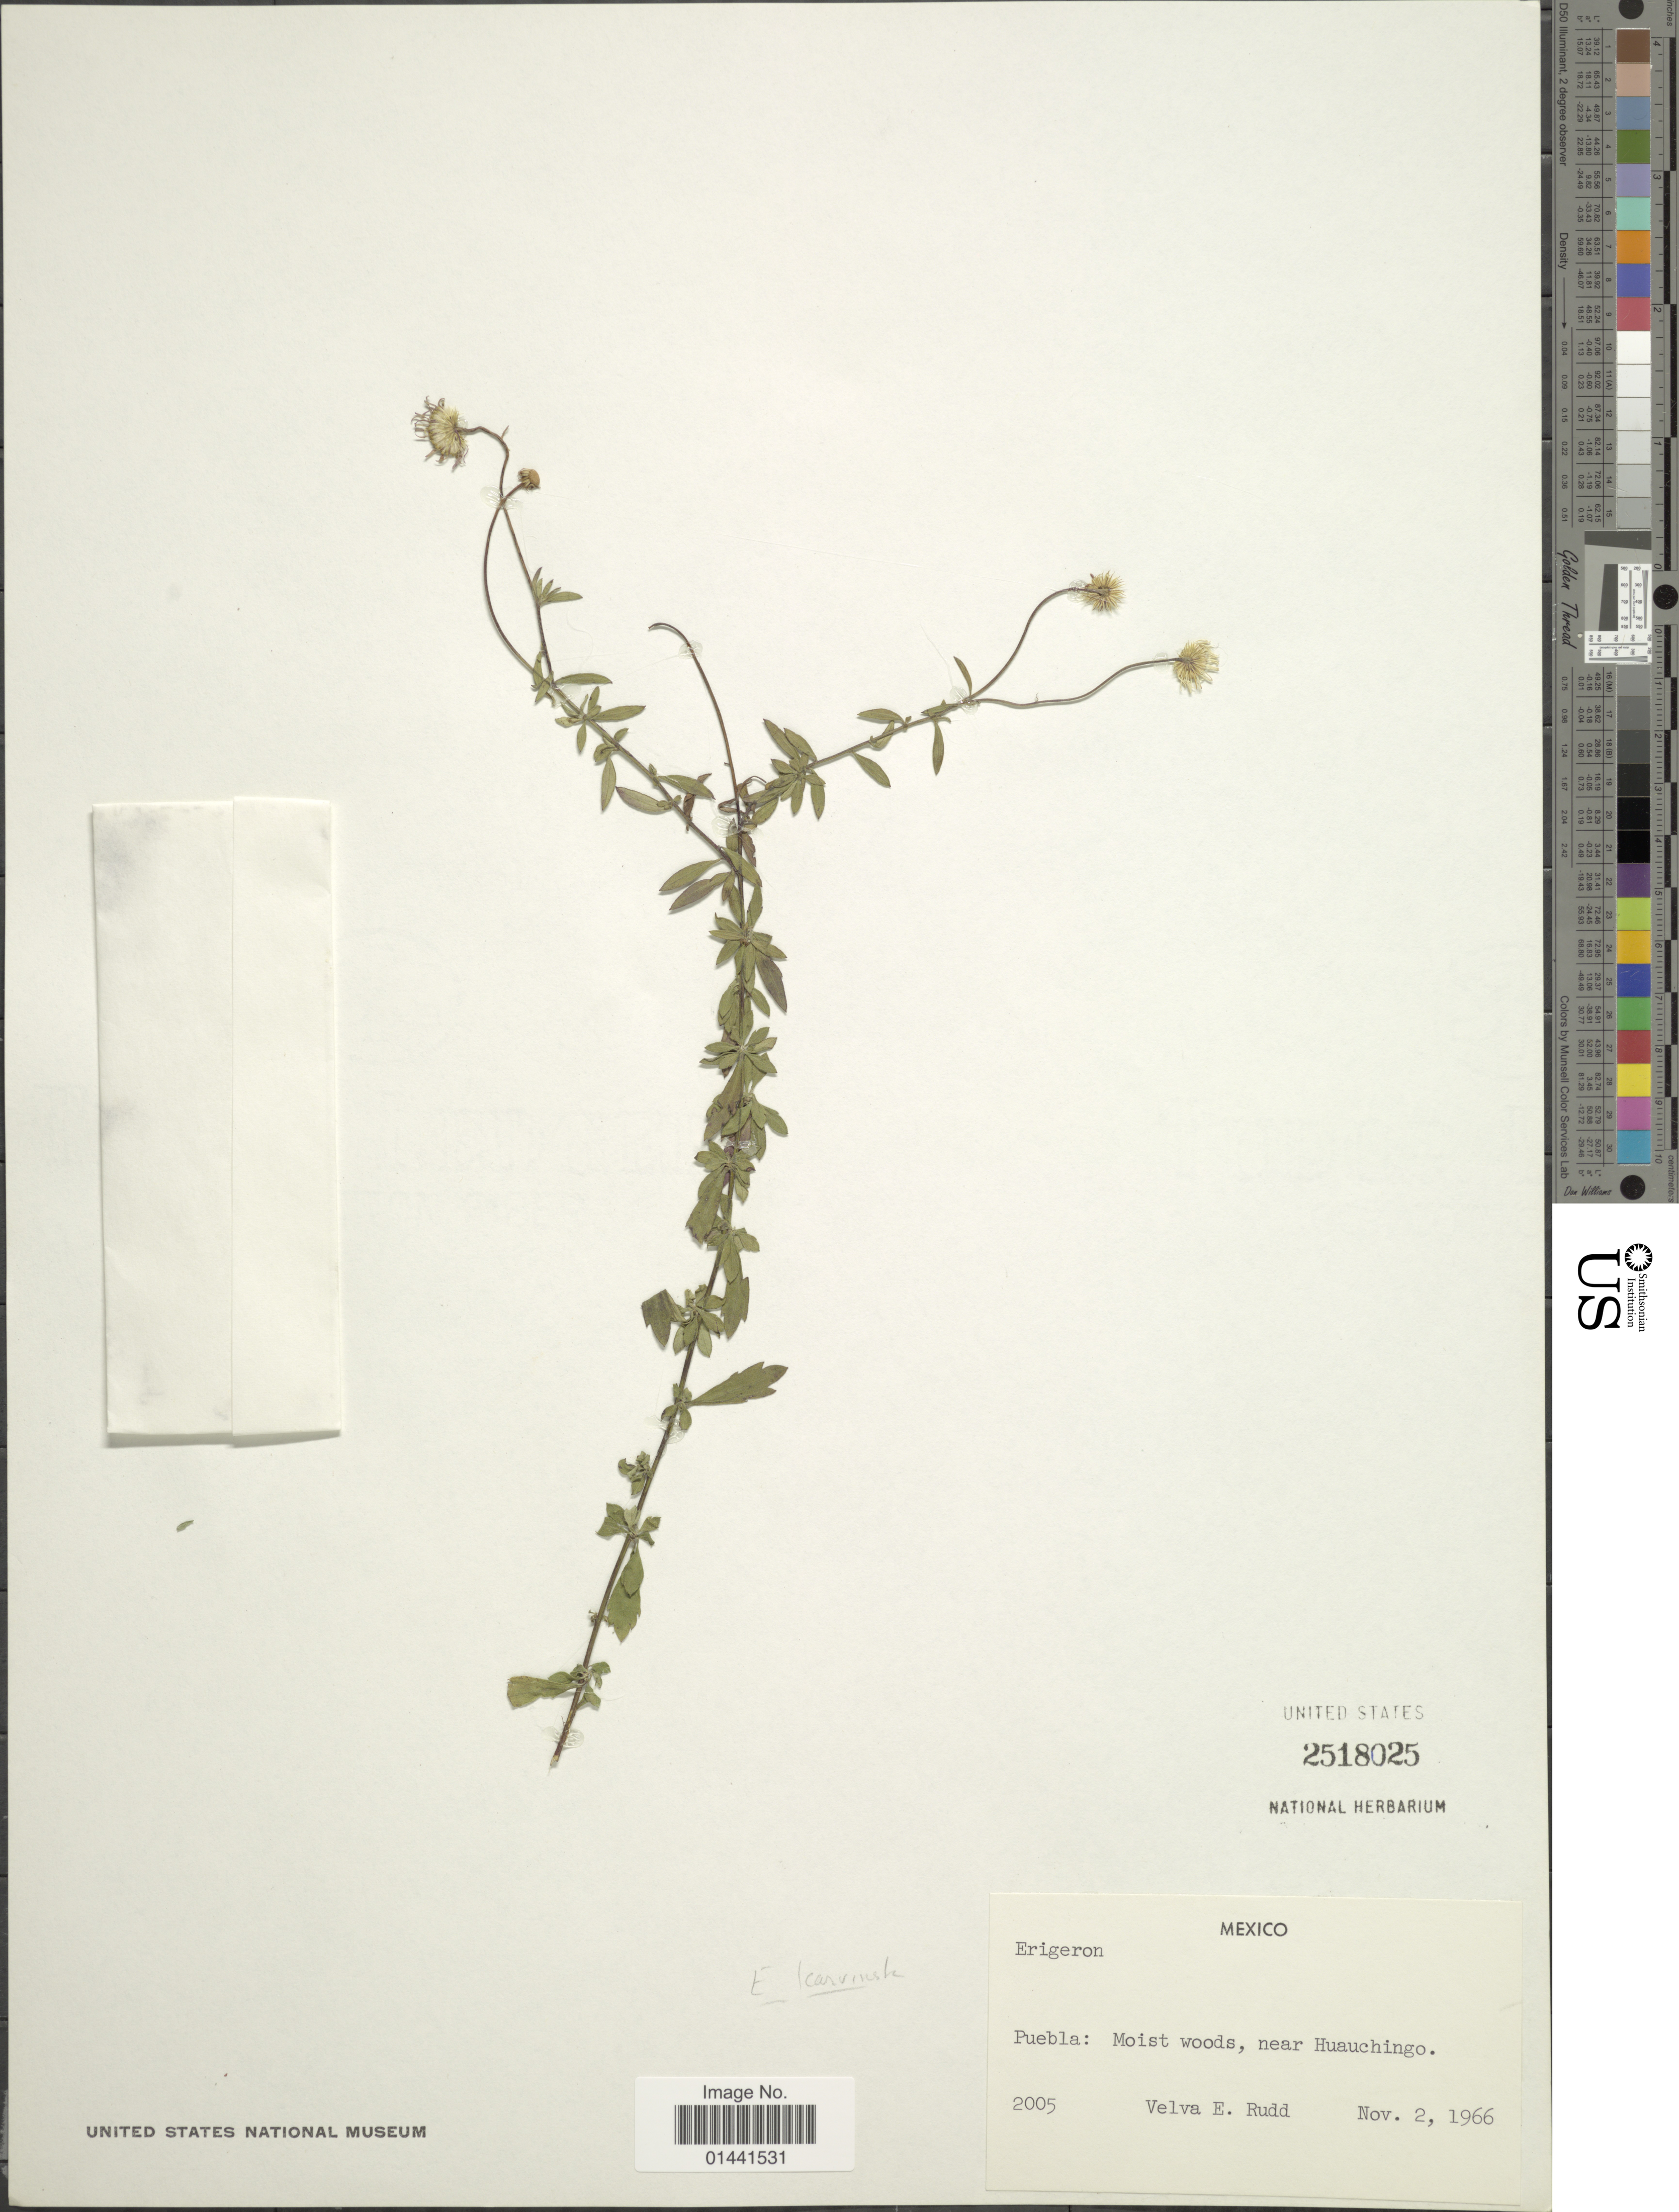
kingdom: Plantae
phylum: Tracheophyta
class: Magnoliopsida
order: Asterales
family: Asteraceae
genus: Erigeron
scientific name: Erigeron karvinskianus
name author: DC.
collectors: V. E. Rudd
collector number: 2005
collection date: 1966-11-02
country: Mexico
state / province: Puebla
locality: Moist woods, near Huauchingo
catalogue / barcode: US 2518025